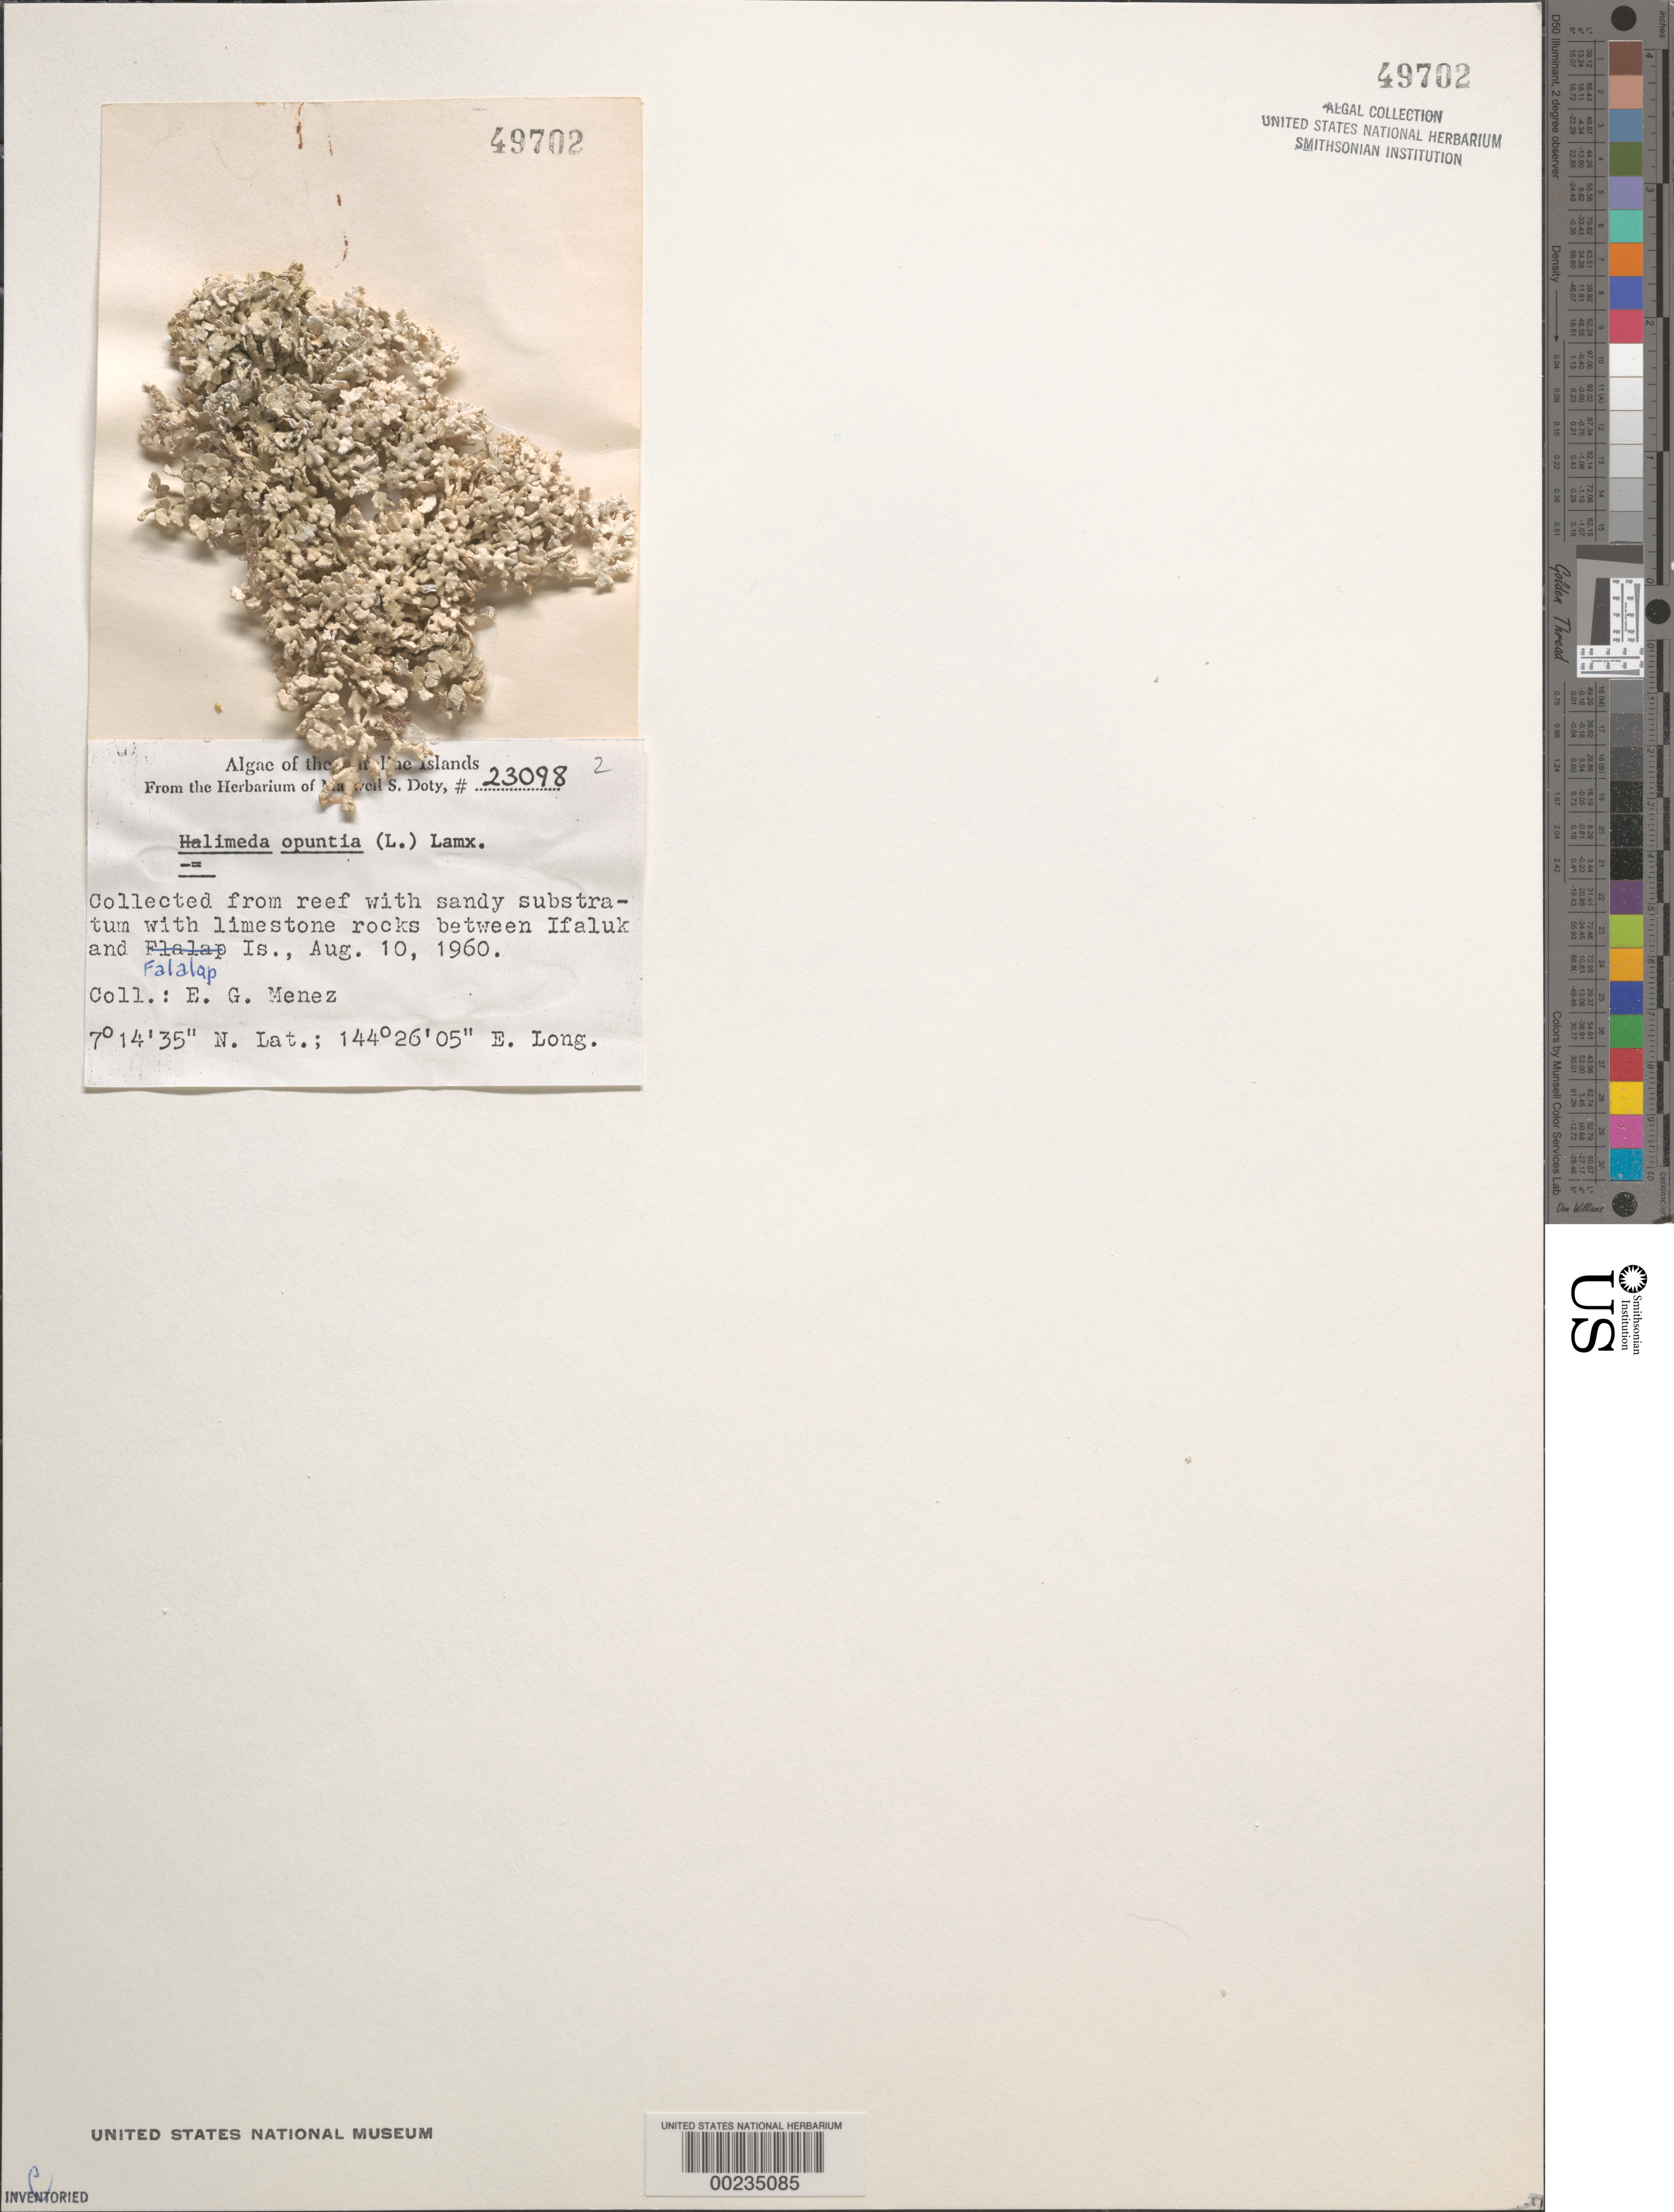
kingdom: Plantae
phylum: Chlorophyta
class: Ulvophyceae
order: Bryopsidales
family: Halimedaceae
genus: Halimeda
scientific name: Halimeda opuntia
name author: (L.) J.V.Lamouroux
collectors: Meñez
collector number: MSD 23098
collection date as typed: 10 Aug 1960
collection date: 1960-08-10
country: Micronesia, Federated States of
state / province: Yap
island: Ulithi Atoll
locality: Falalop Islet [Falalap Islet]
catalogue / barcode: US 49702